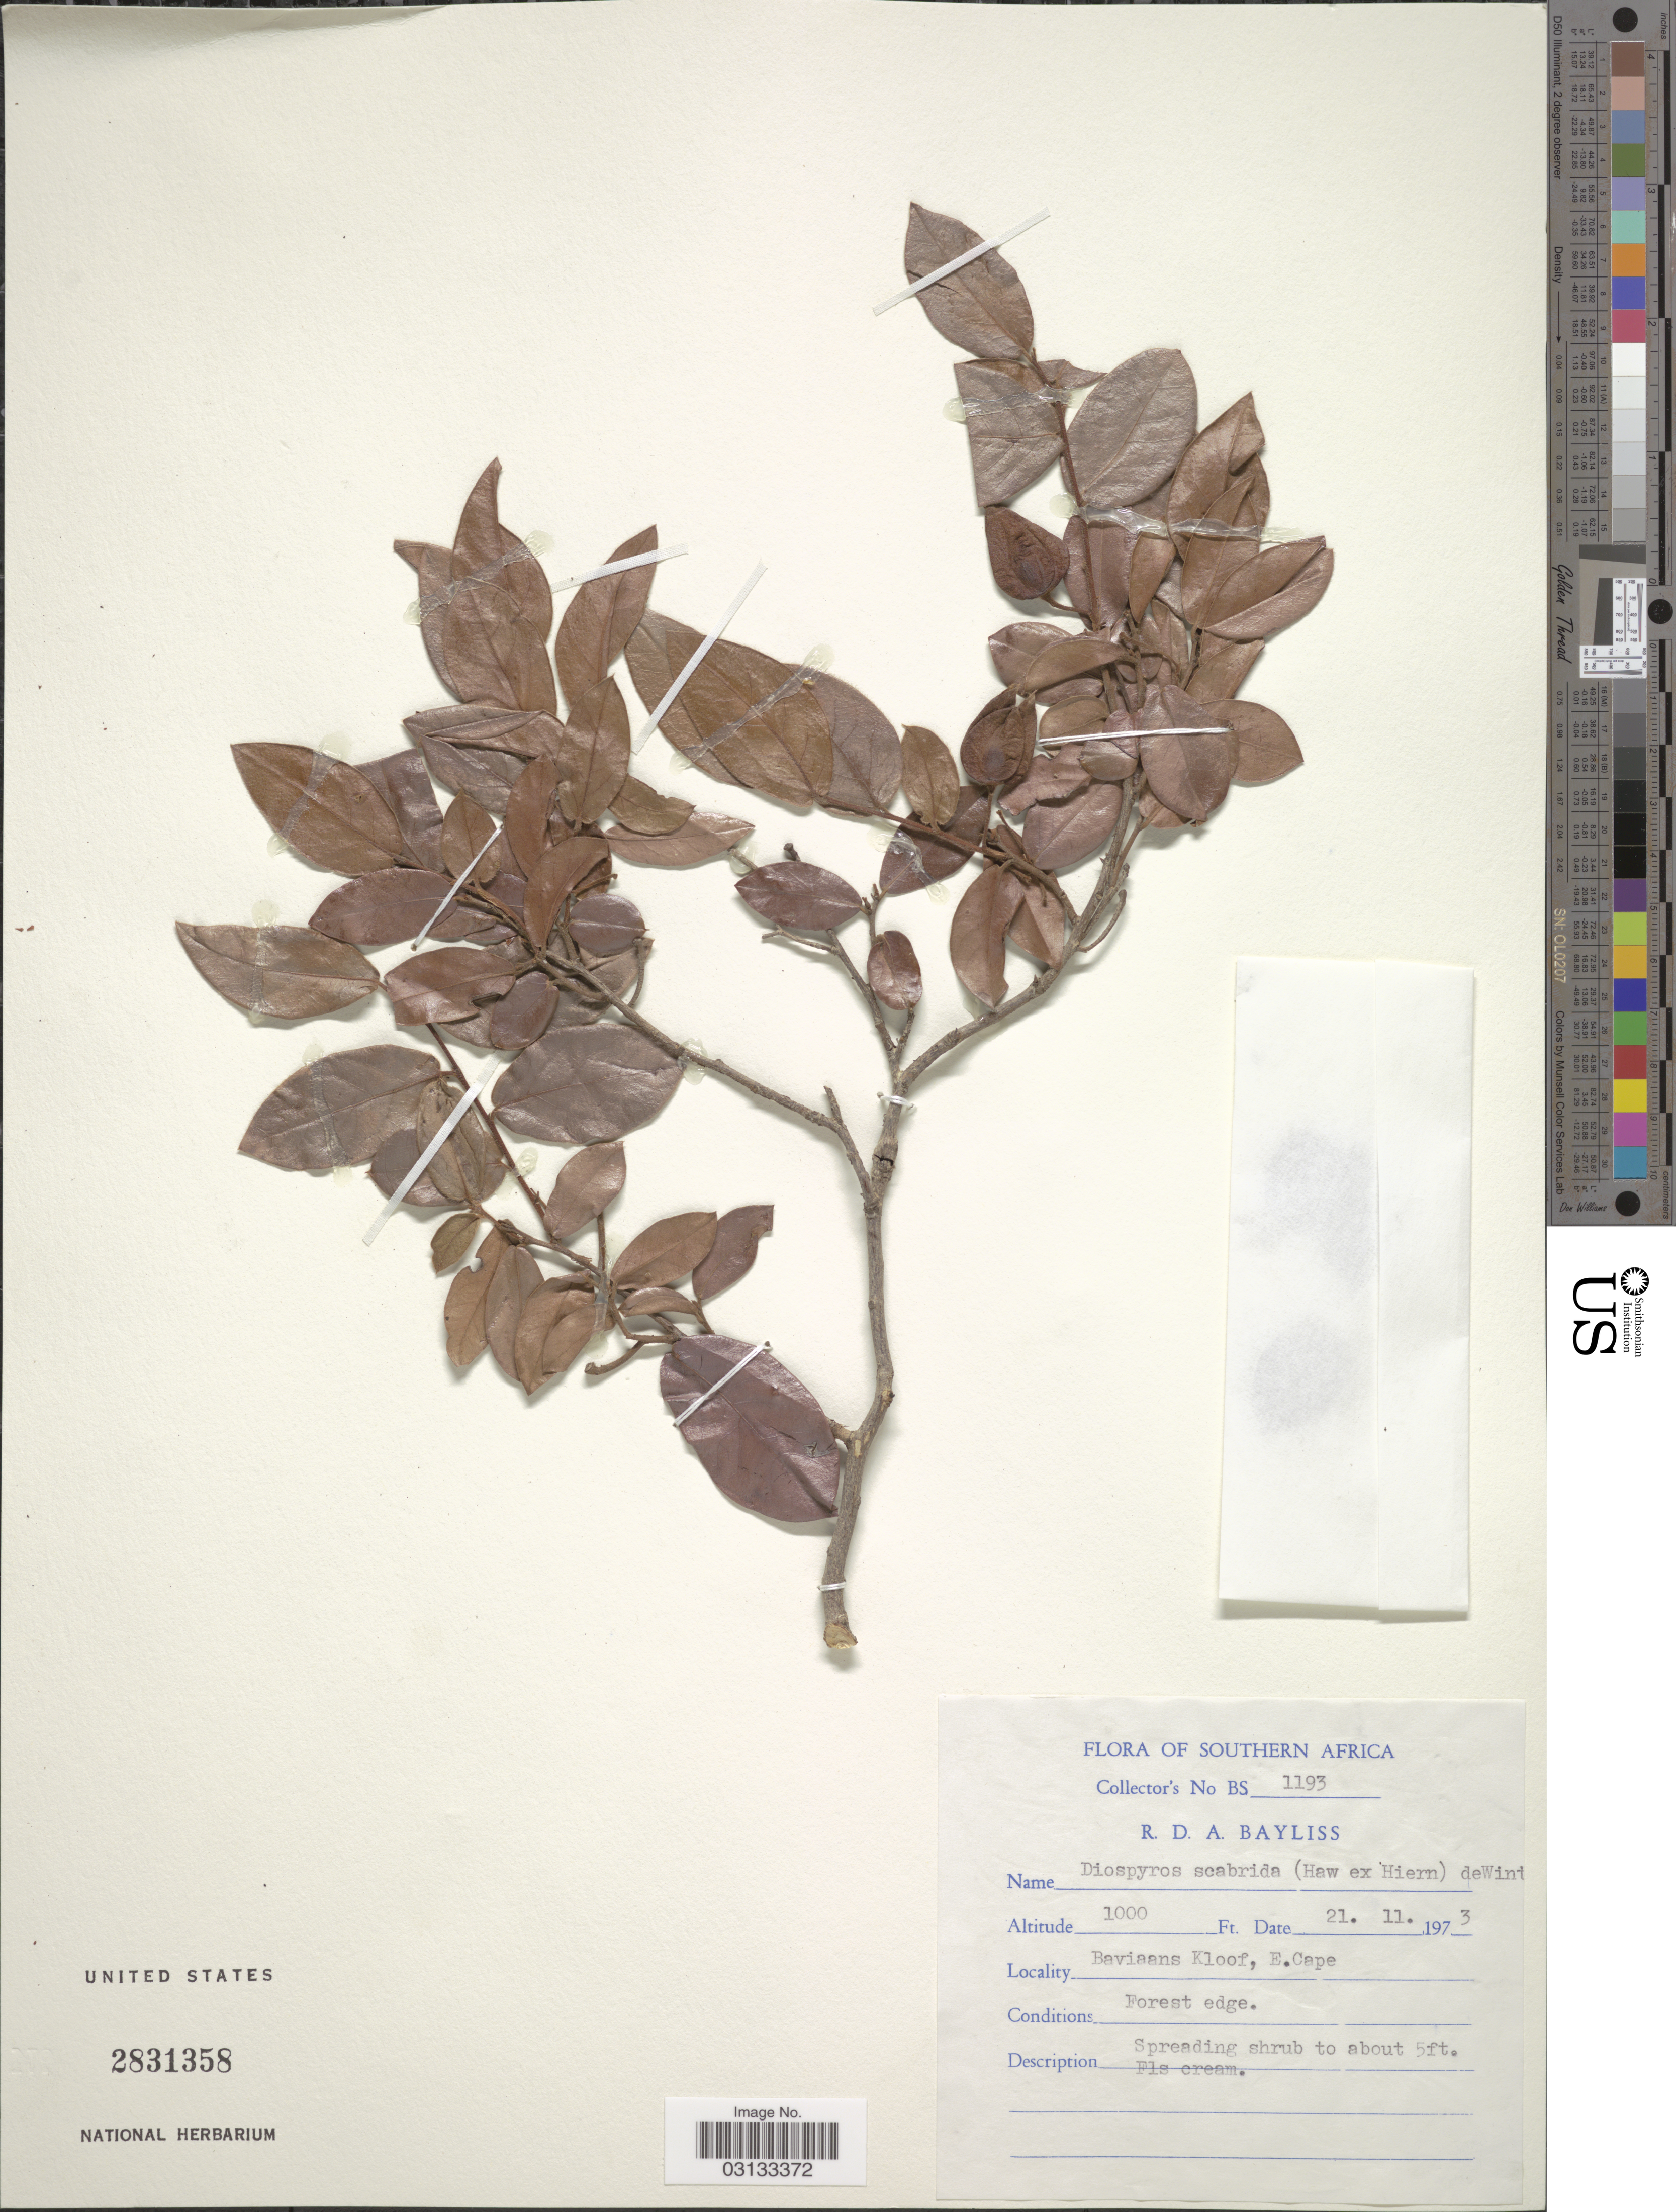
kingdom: Plantae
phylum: Tracheophyta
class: Magnoliopsida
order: Ericales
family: Ebenaceae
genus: Diospyros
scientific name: Diospyros scabrida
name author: (Harv. ex Hiern) De Winter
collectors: R. Bayliss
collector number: BS1193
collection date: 1973-11-21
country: South Africa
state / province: Eastern Cape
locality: Southern Africa, Baviaans Kloof, E. Cape.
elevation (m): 305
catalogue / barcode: US 2831358